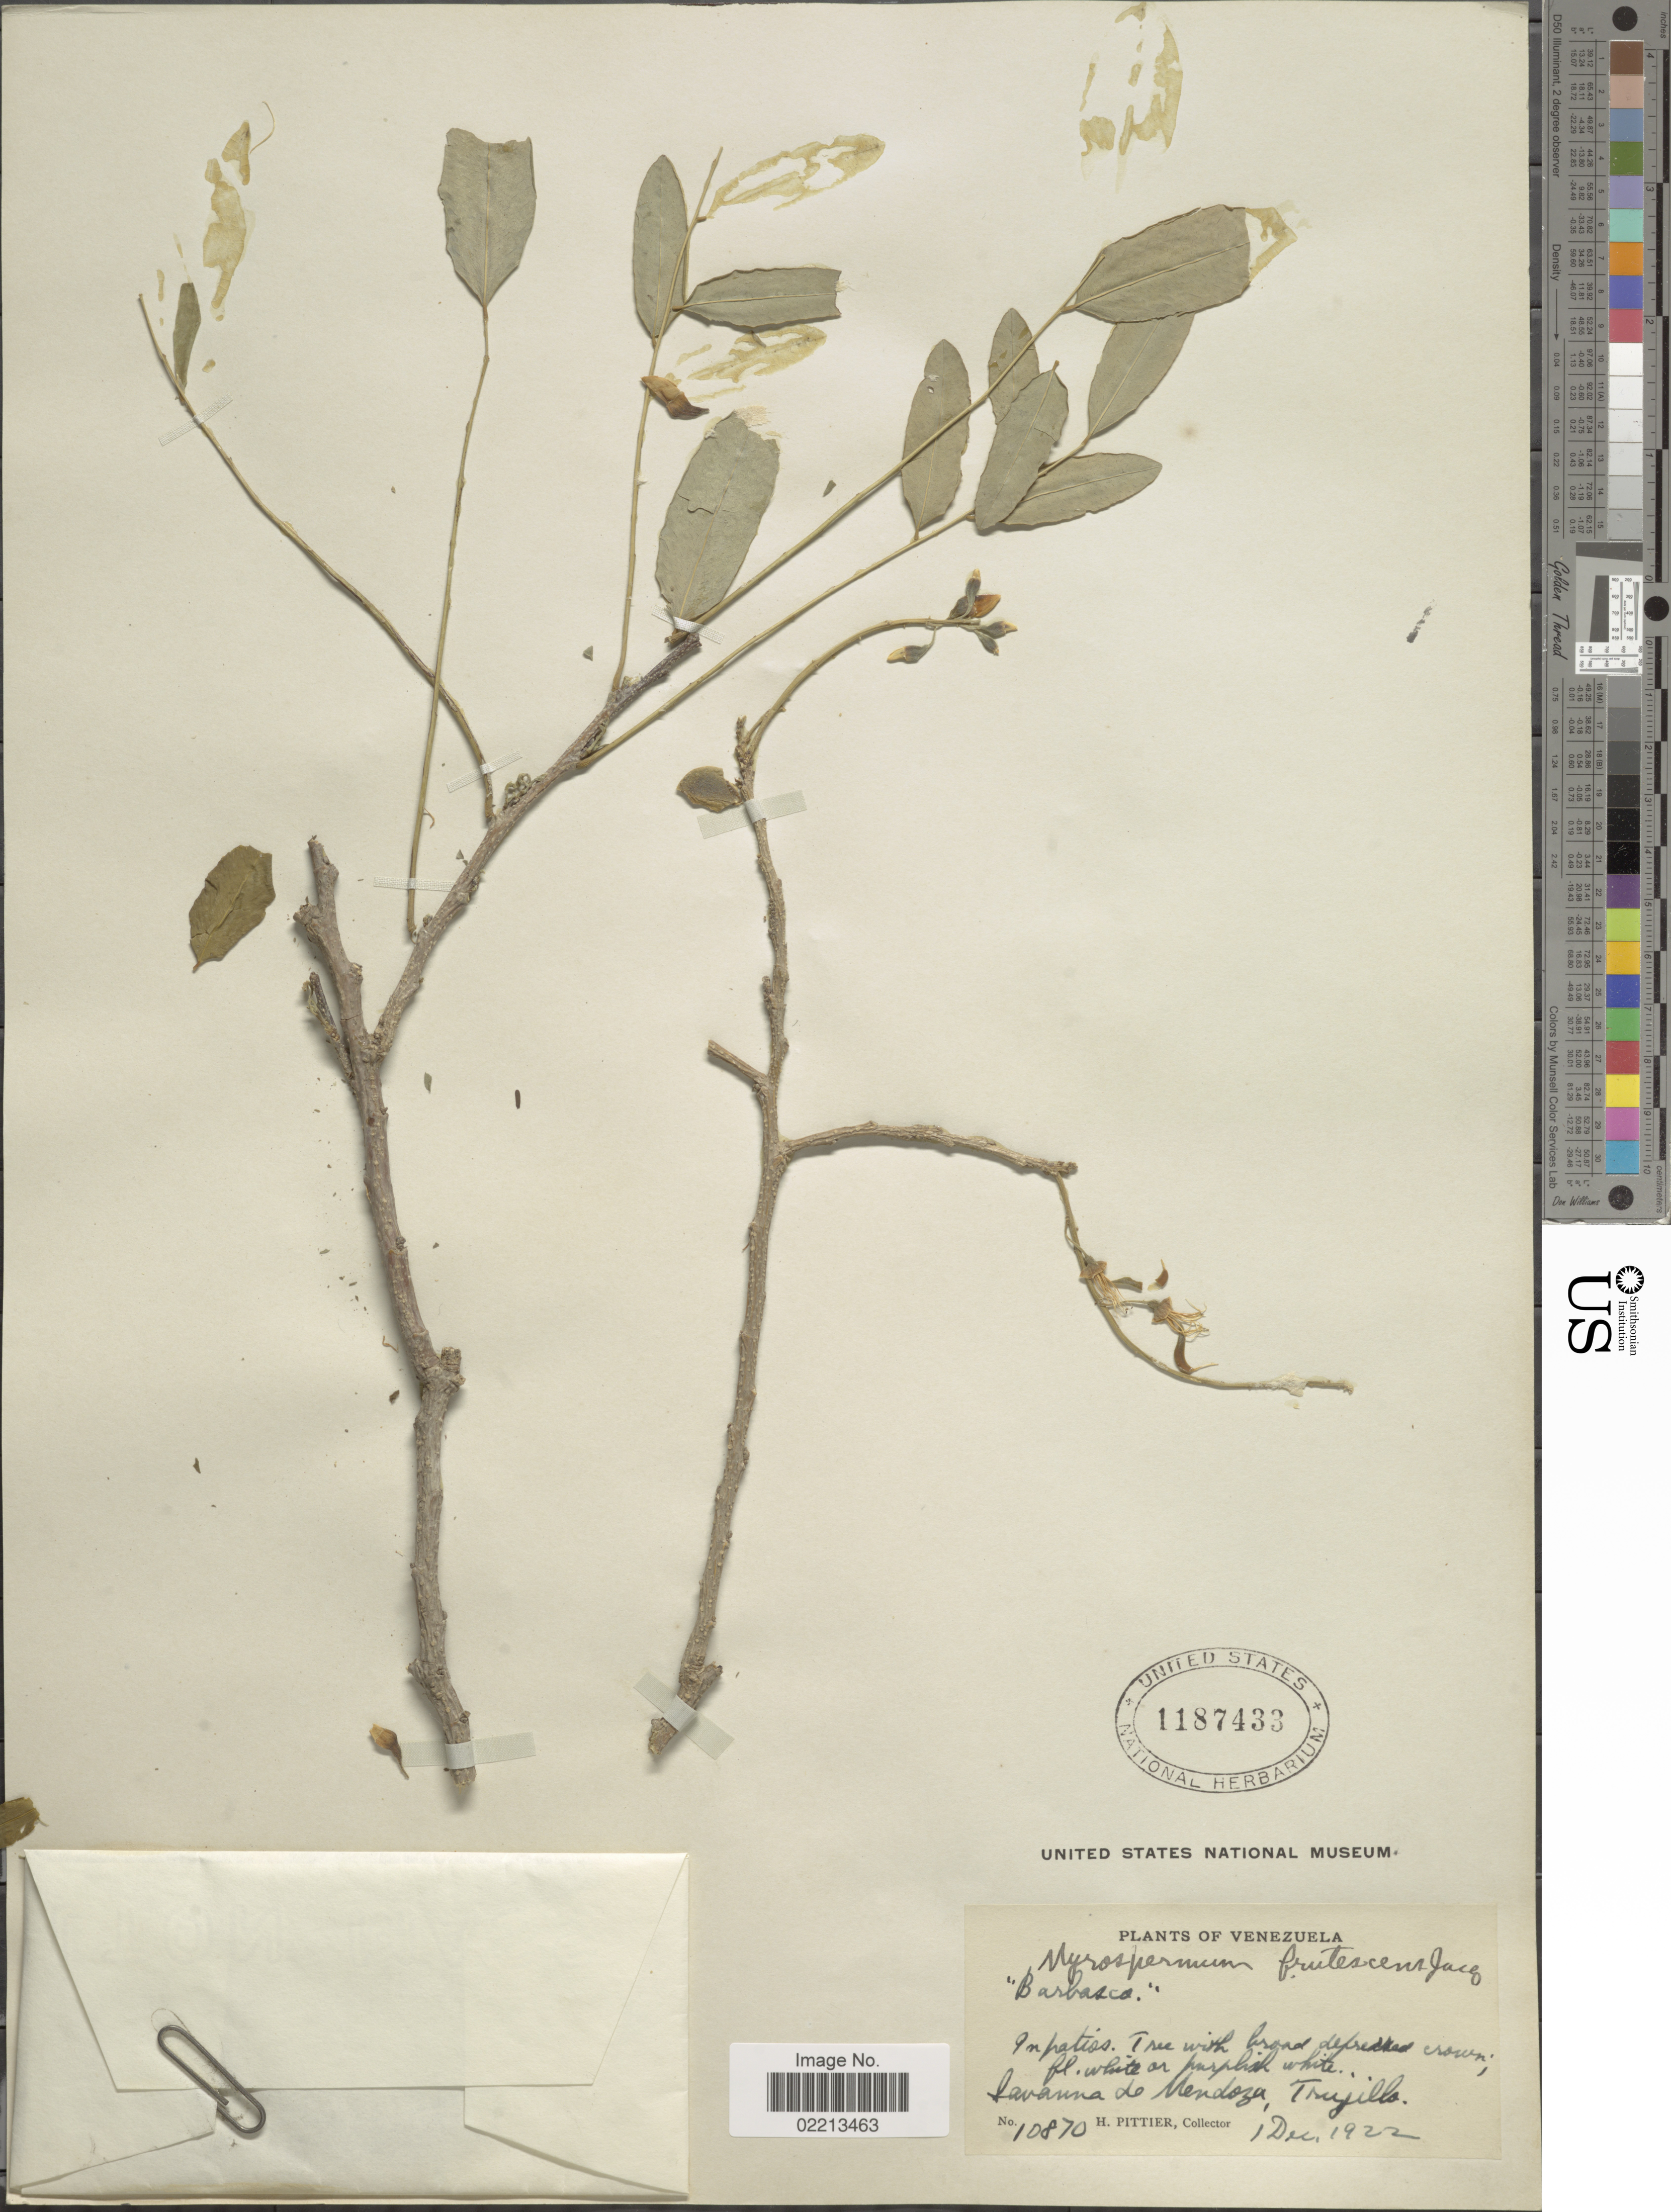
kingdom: Plantae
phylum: Tracheophyta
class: Magnoliopsida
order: Fabales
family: Fabaceae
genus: Myrospermum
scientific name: Myrospermum frutescens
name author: Jacq.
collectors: H. F. Pittier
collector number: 10870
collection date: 1922-12-01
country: Venezuela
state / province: Trujillo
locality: Savanna de Mendoza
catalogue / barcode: US 1187433